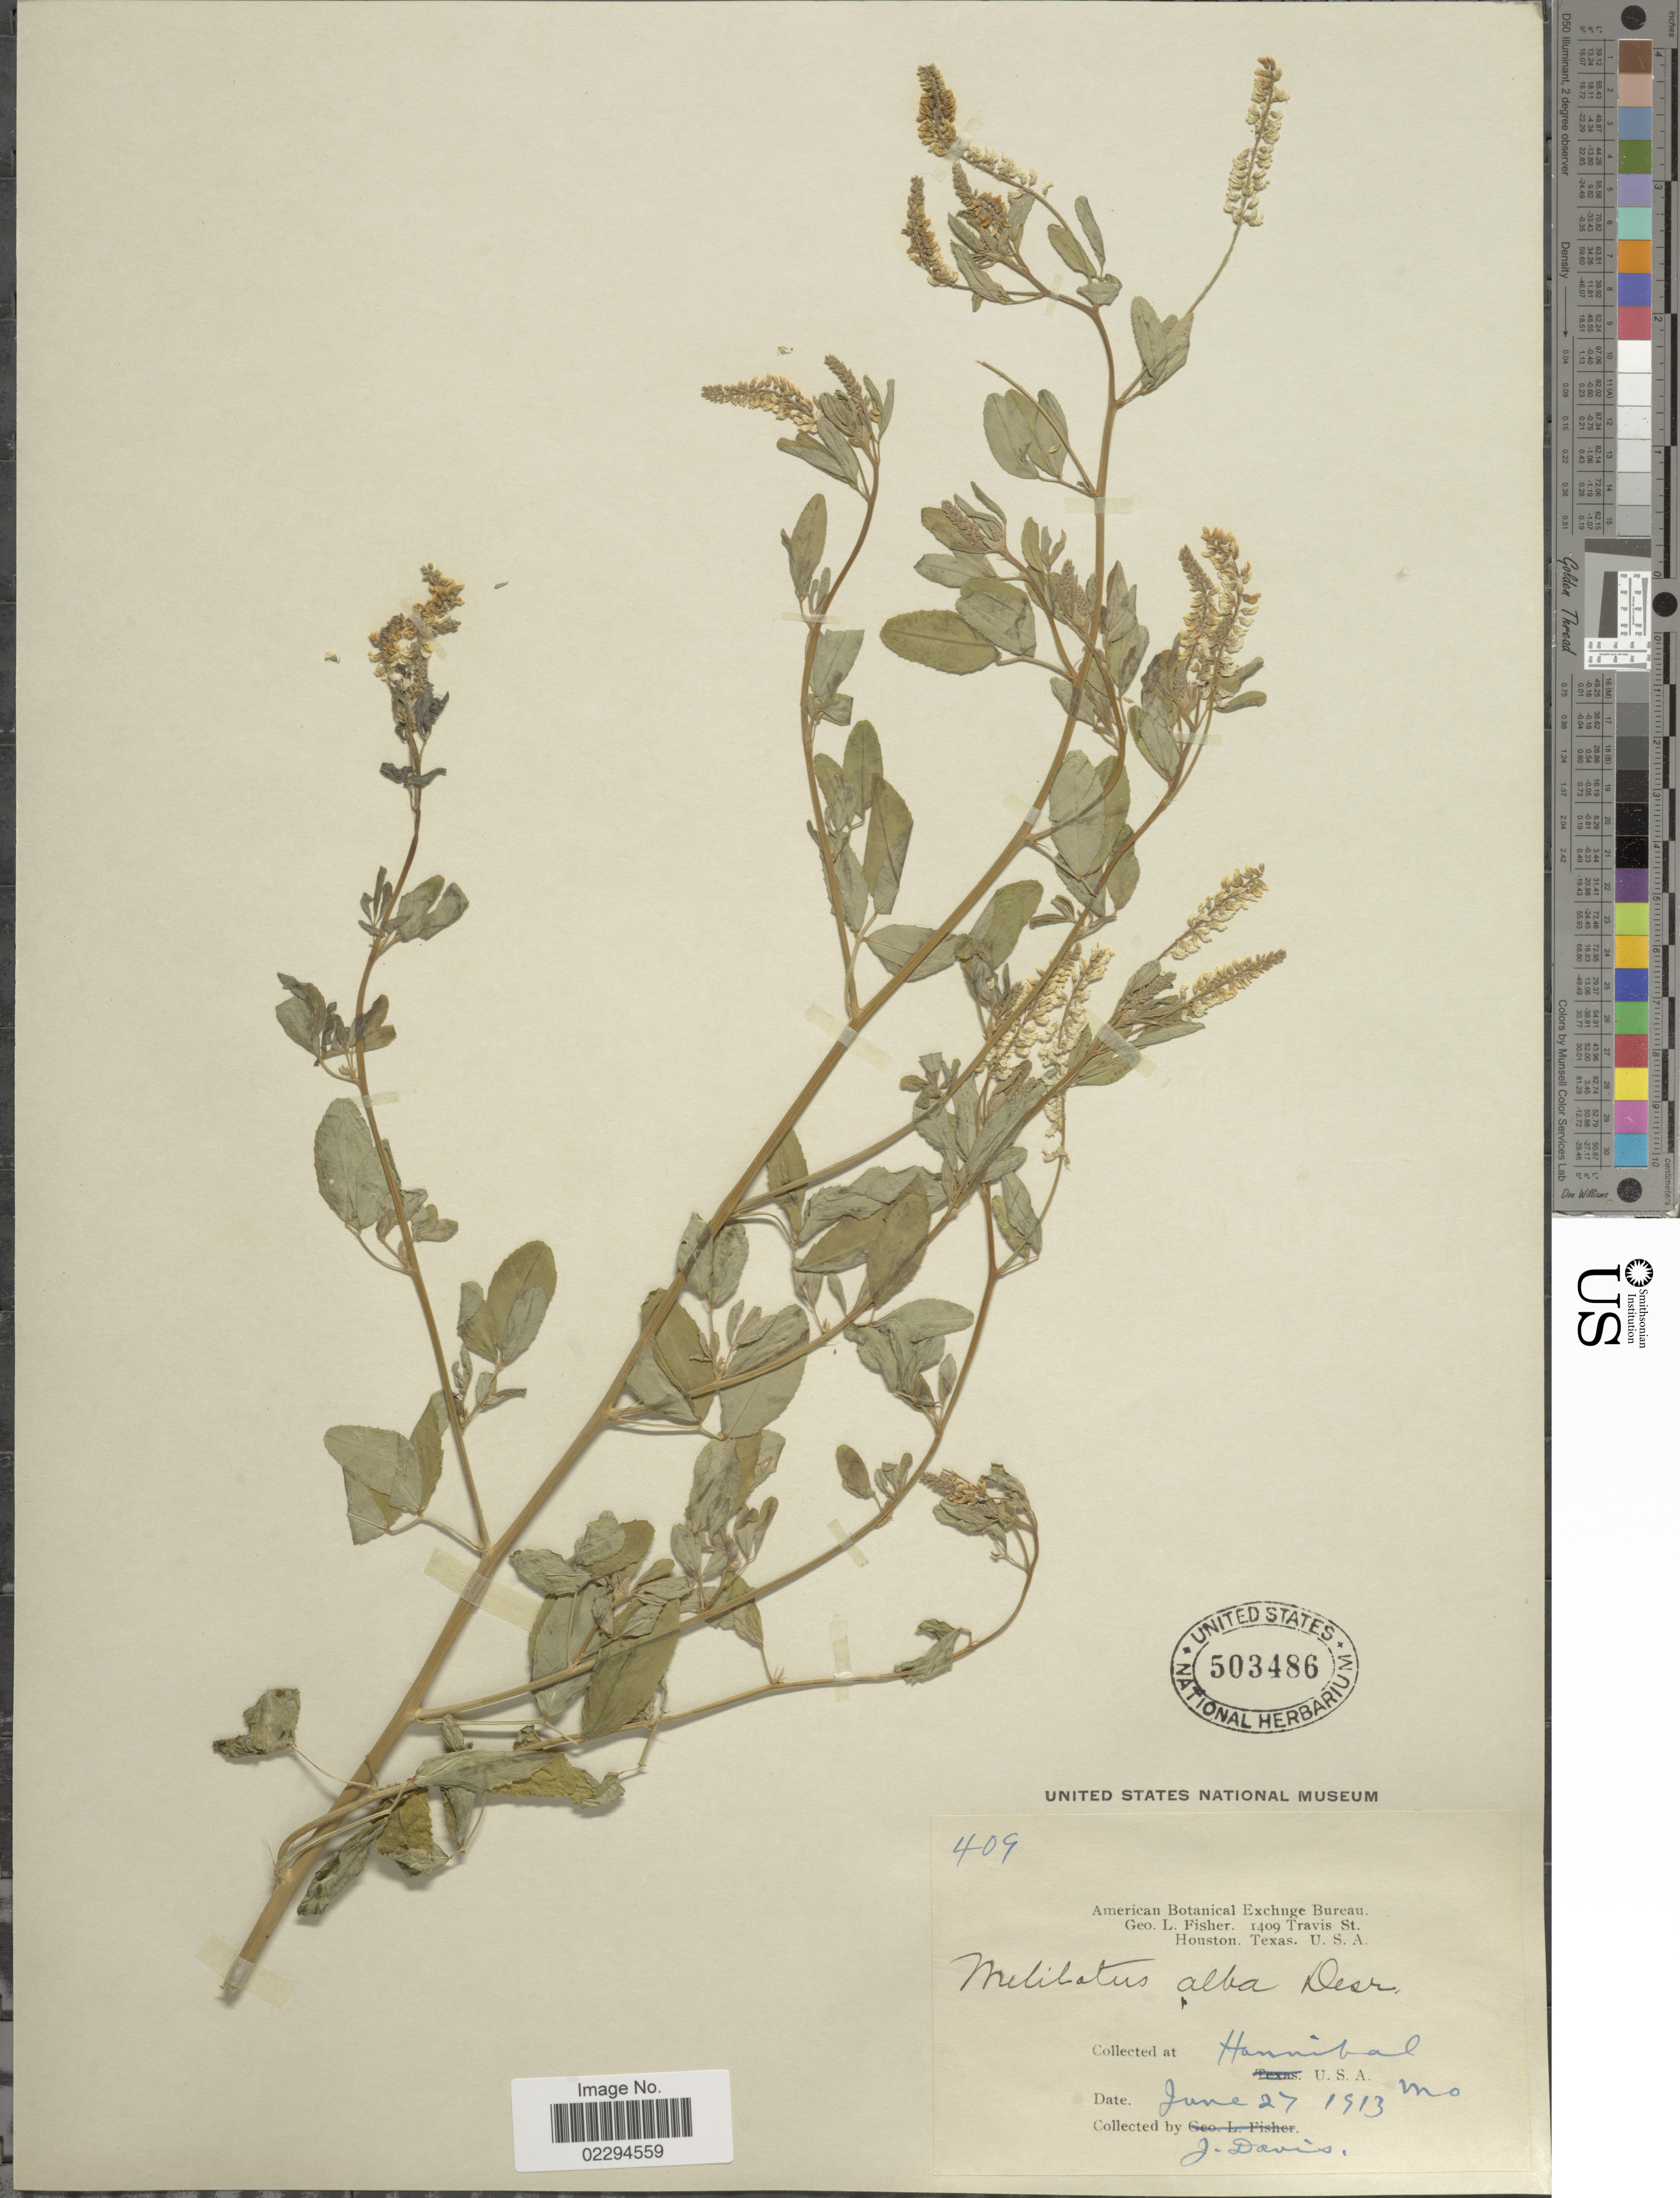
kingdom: Plantae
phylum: Tracheophyta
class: Magnoliopsida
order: Fabales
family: Fabaceae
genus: Melilotus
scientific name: Melilotus albus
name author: Medik.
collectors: J. Davis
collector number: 409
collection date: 1913-06-27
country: United States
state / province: Missouri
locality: Hannibal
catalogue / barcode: US 503486